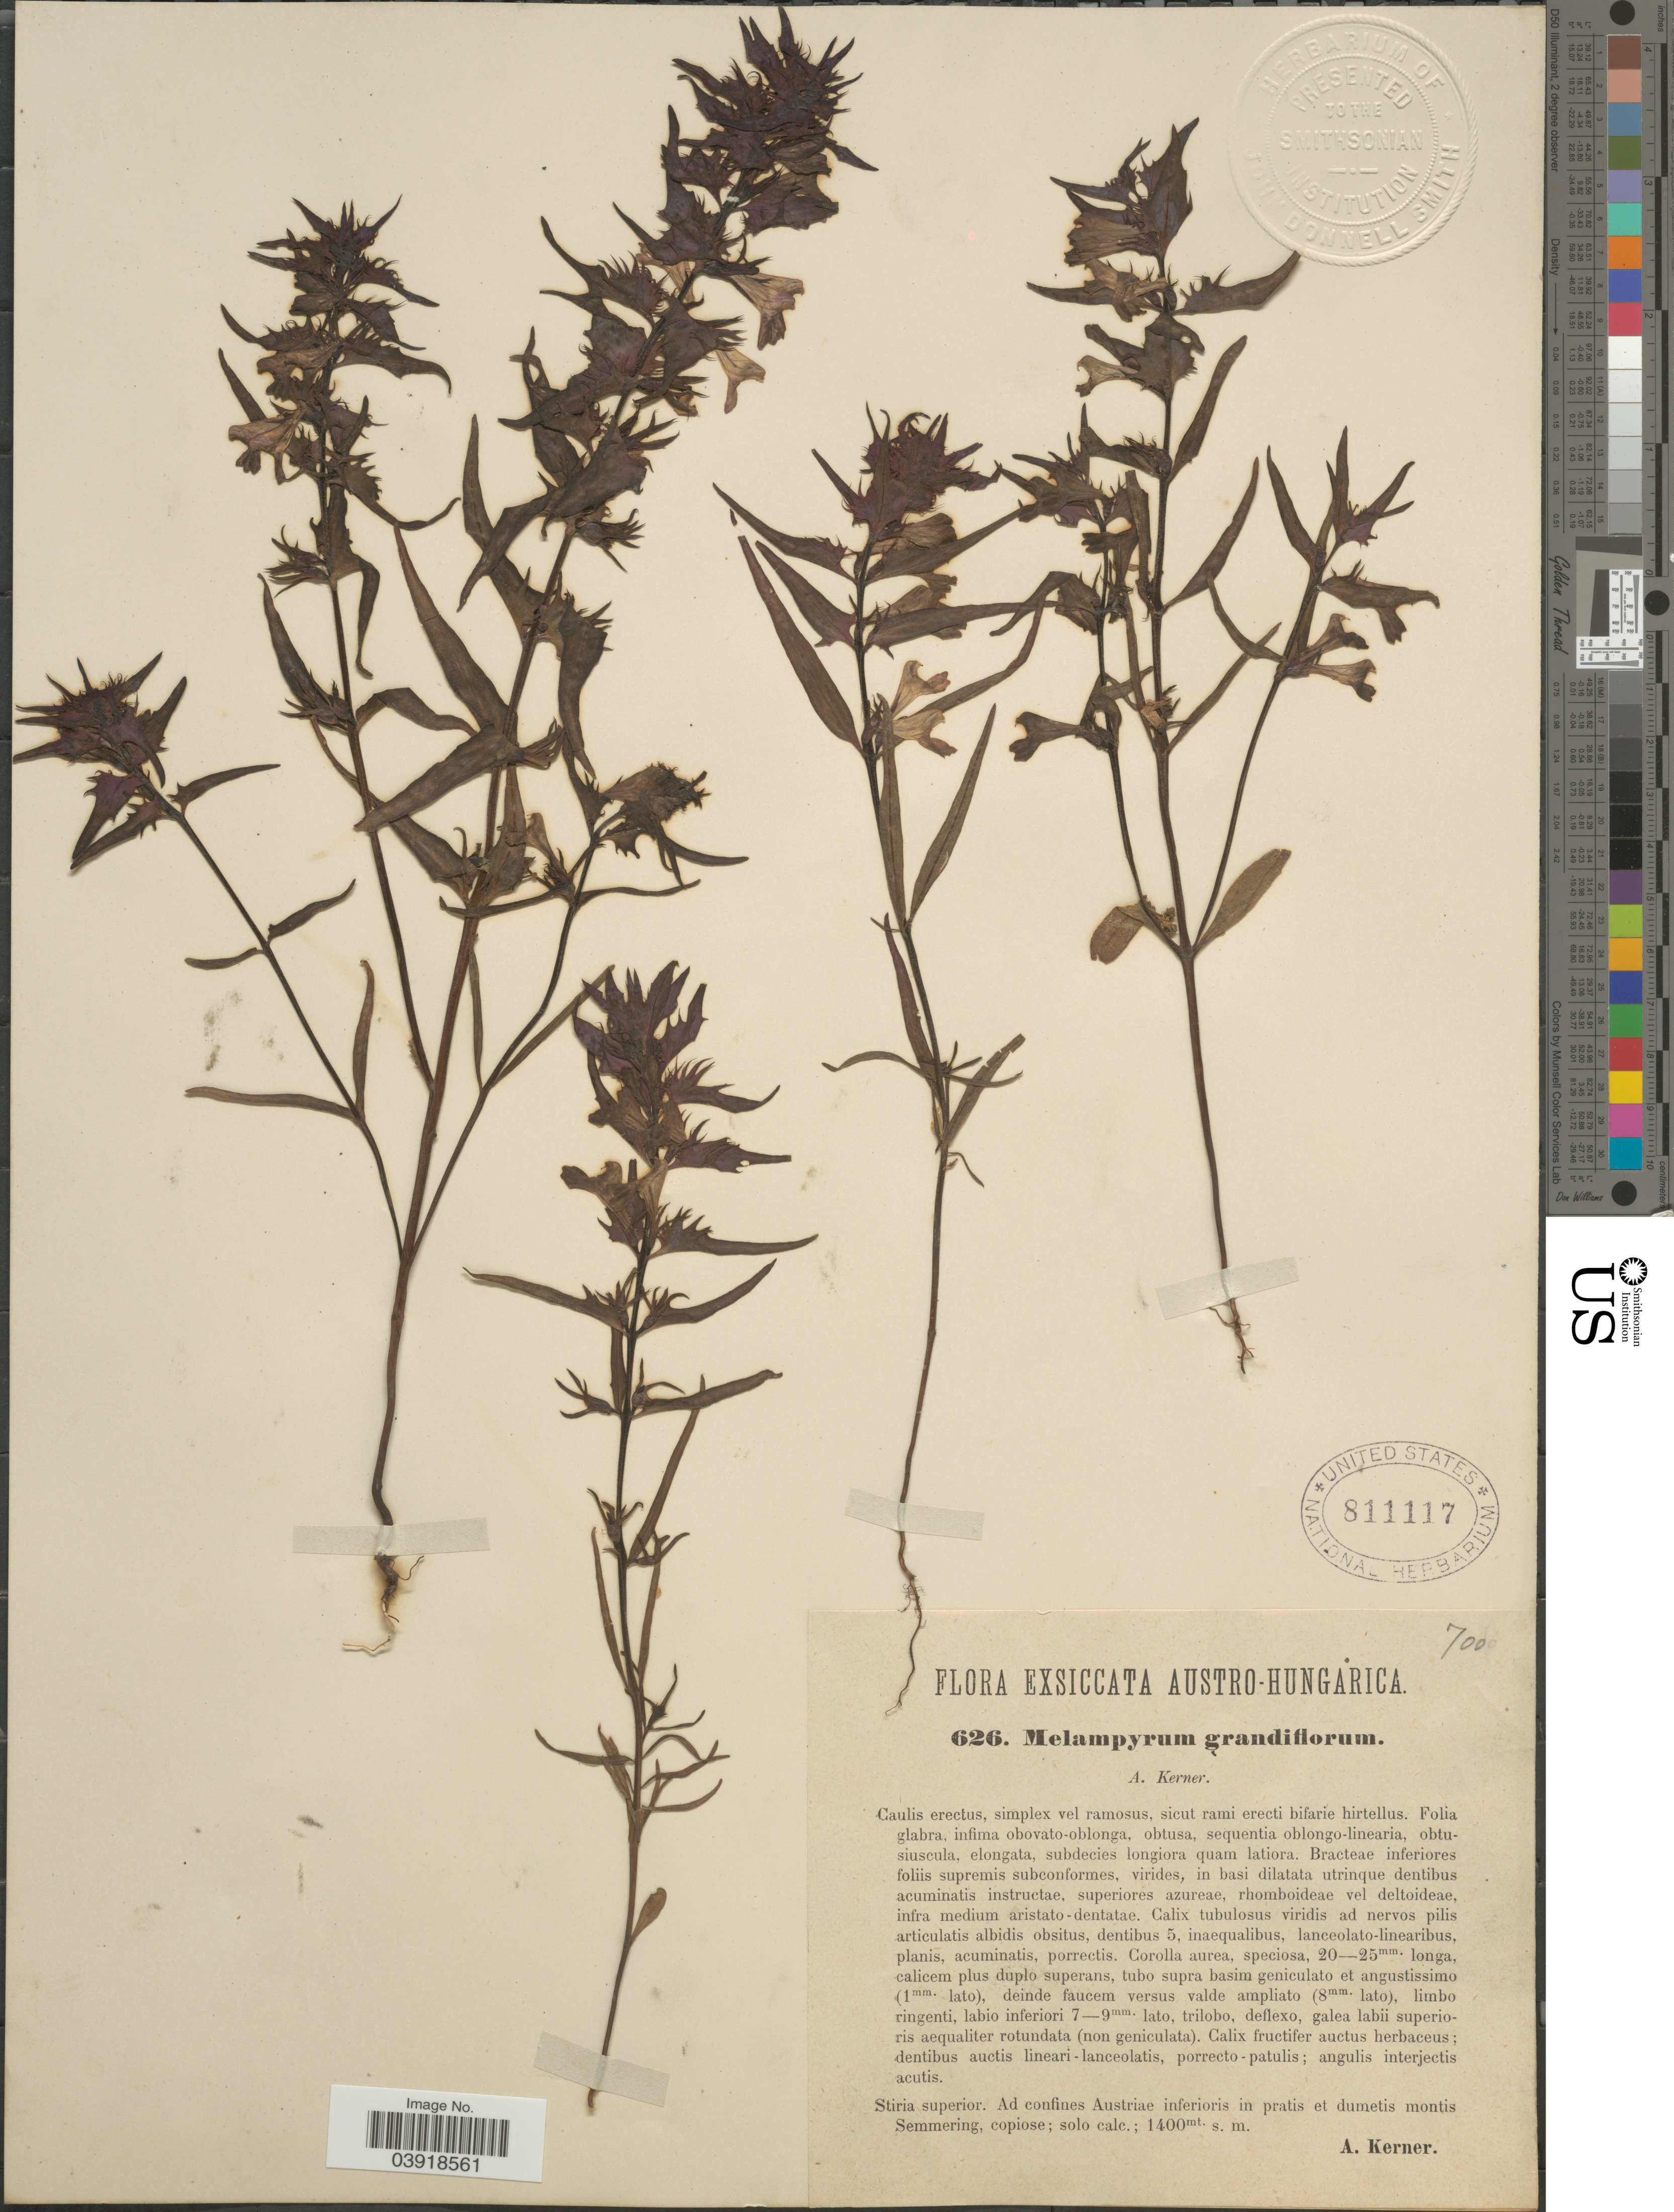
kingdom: Plantae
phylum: Tracheophyta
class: Magnoliopsida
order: Lamiales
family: Orobanchaceae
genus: Melampyrum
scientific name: Melampyrum grandiflorum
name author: A. Kern.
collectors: A. Kerner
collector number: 626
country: Austria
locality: Austro-Hungarica. Stiria superior. Ad confines Austriae inferioris in pratis et dumetis montis Semmering, copiose.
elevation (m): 1400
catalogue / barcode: US 811117